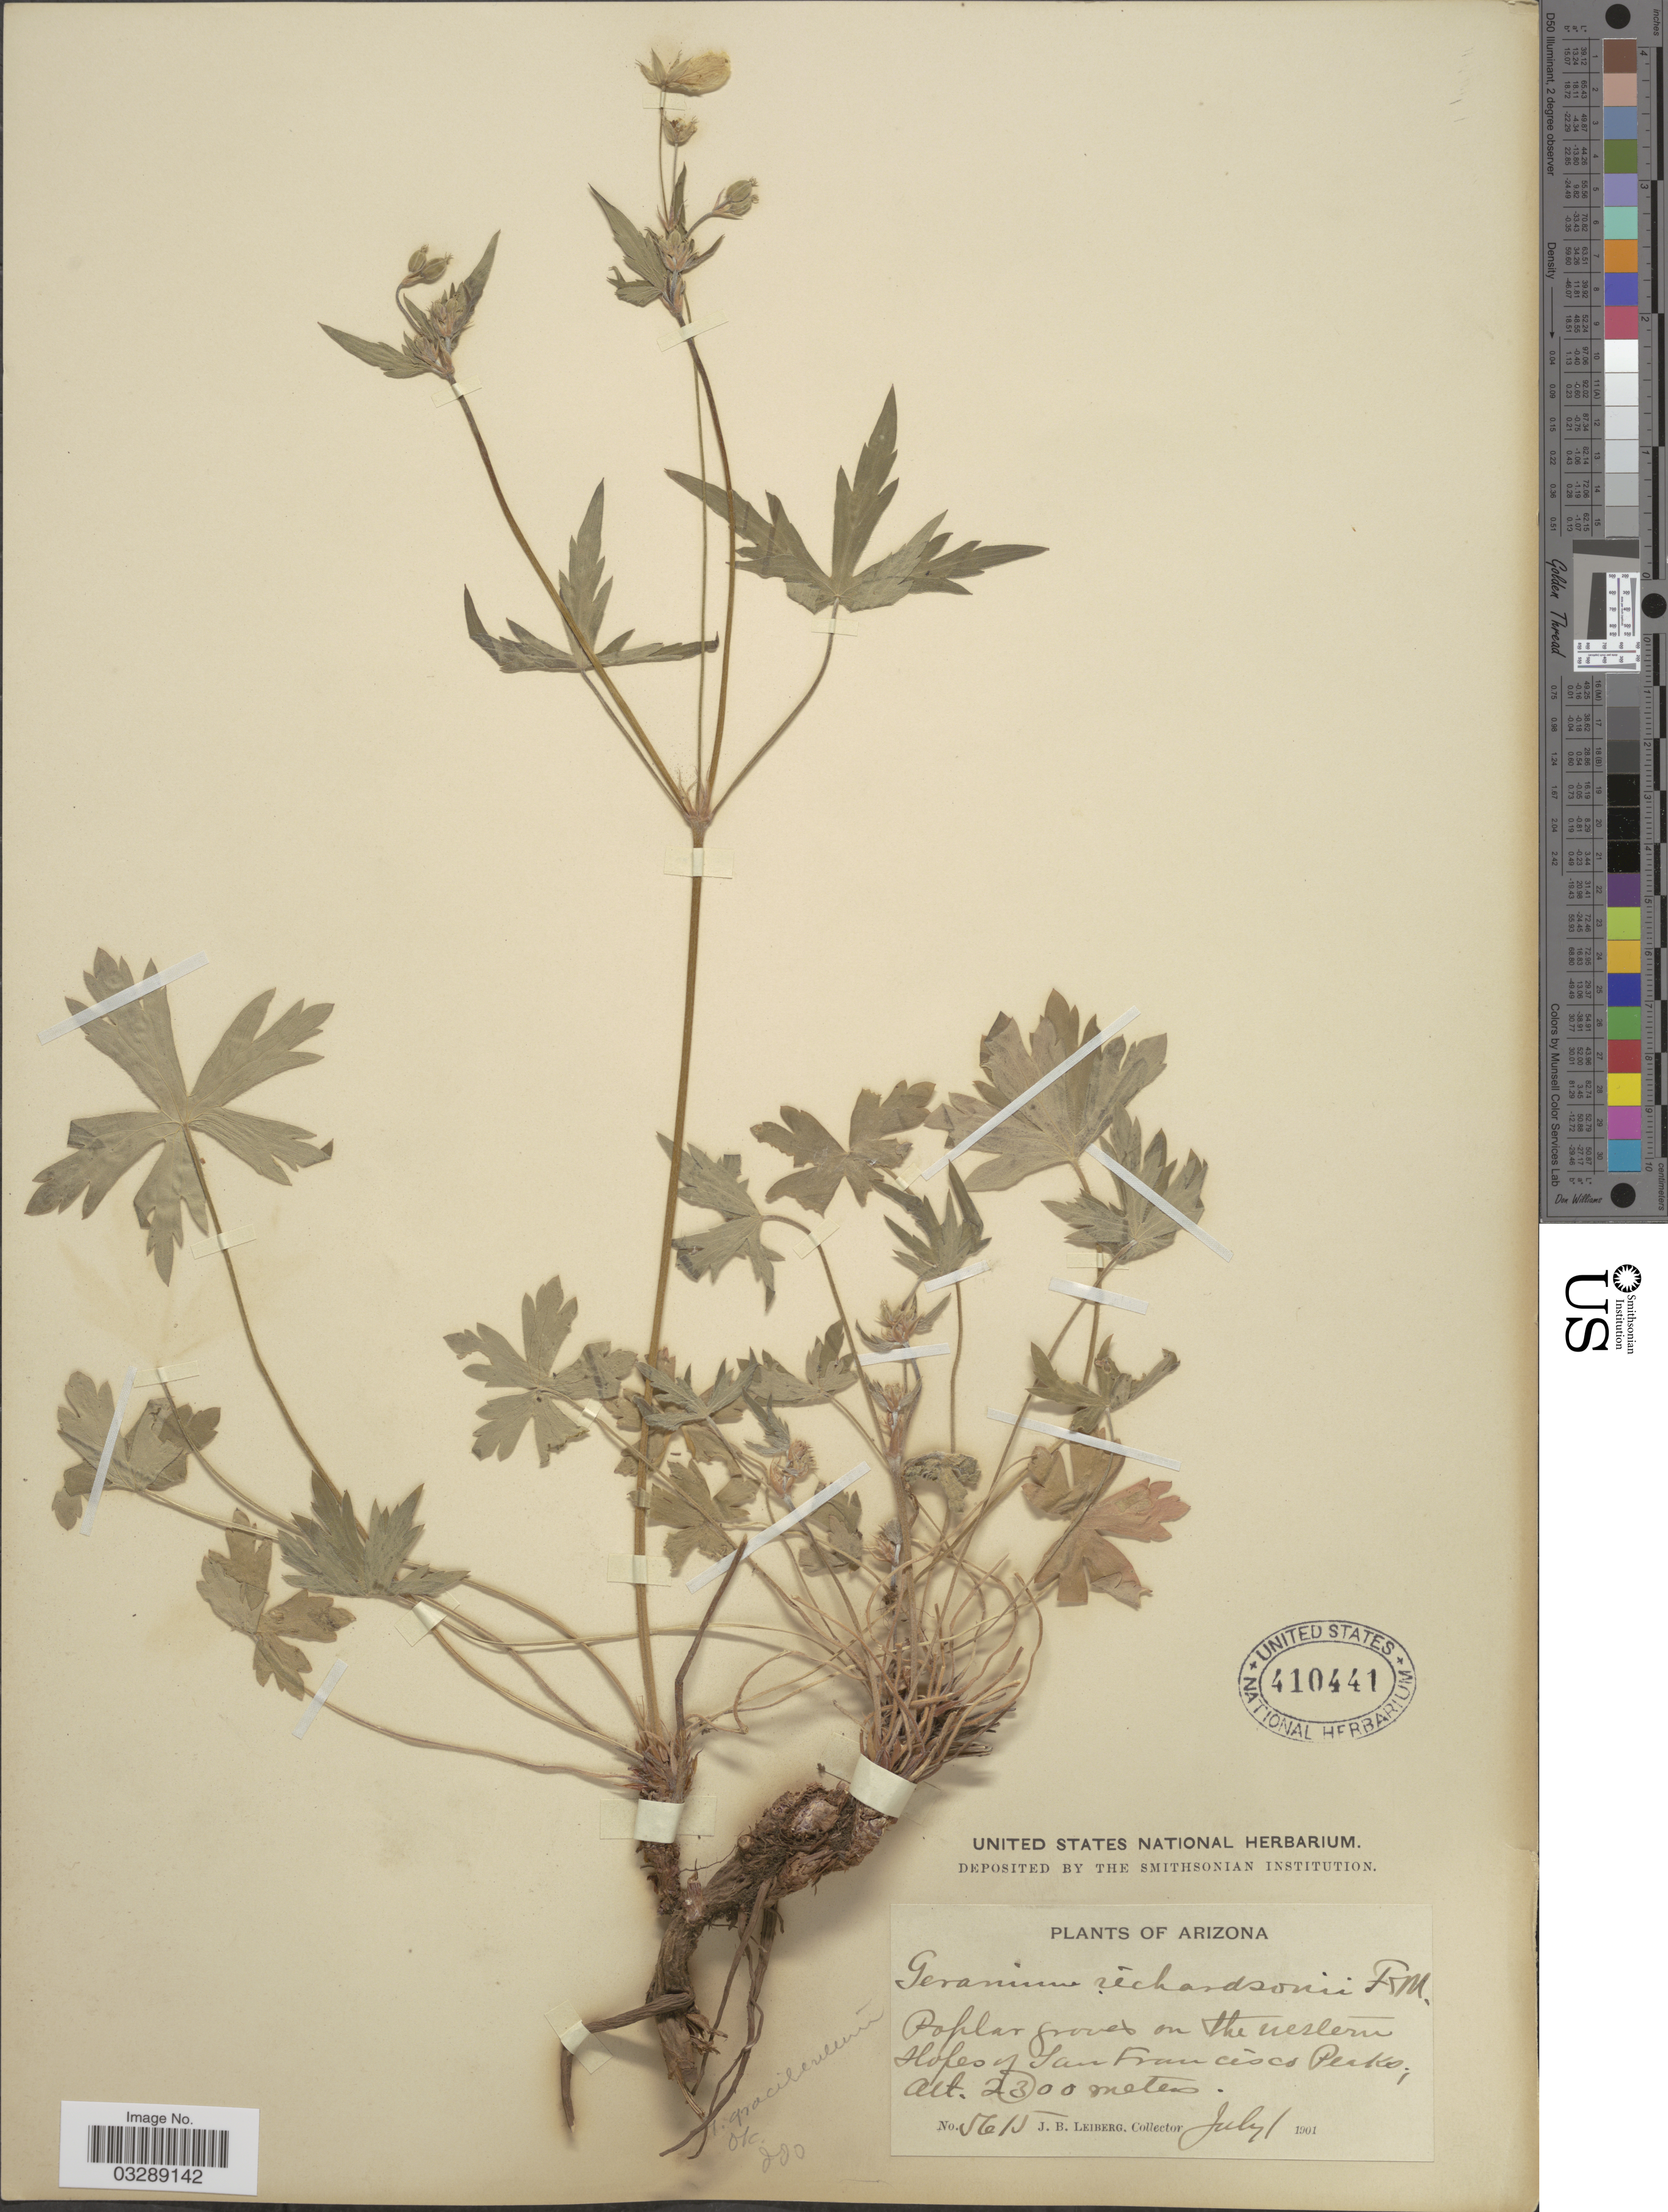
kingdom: Plantae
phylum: Tracheophyta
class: Magnoliopsida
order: Geraniales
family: Geraniaceae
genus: Geranium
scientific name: Geranium richardsonii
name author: Fisch. & Trautv.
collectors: J. B. Leiberg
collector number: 5615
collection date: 1901-07-01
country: United States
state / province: Arizona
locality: Poplar groves on the western slopes of San Francisco Peaks.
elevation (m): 2300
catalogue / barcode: US 410441